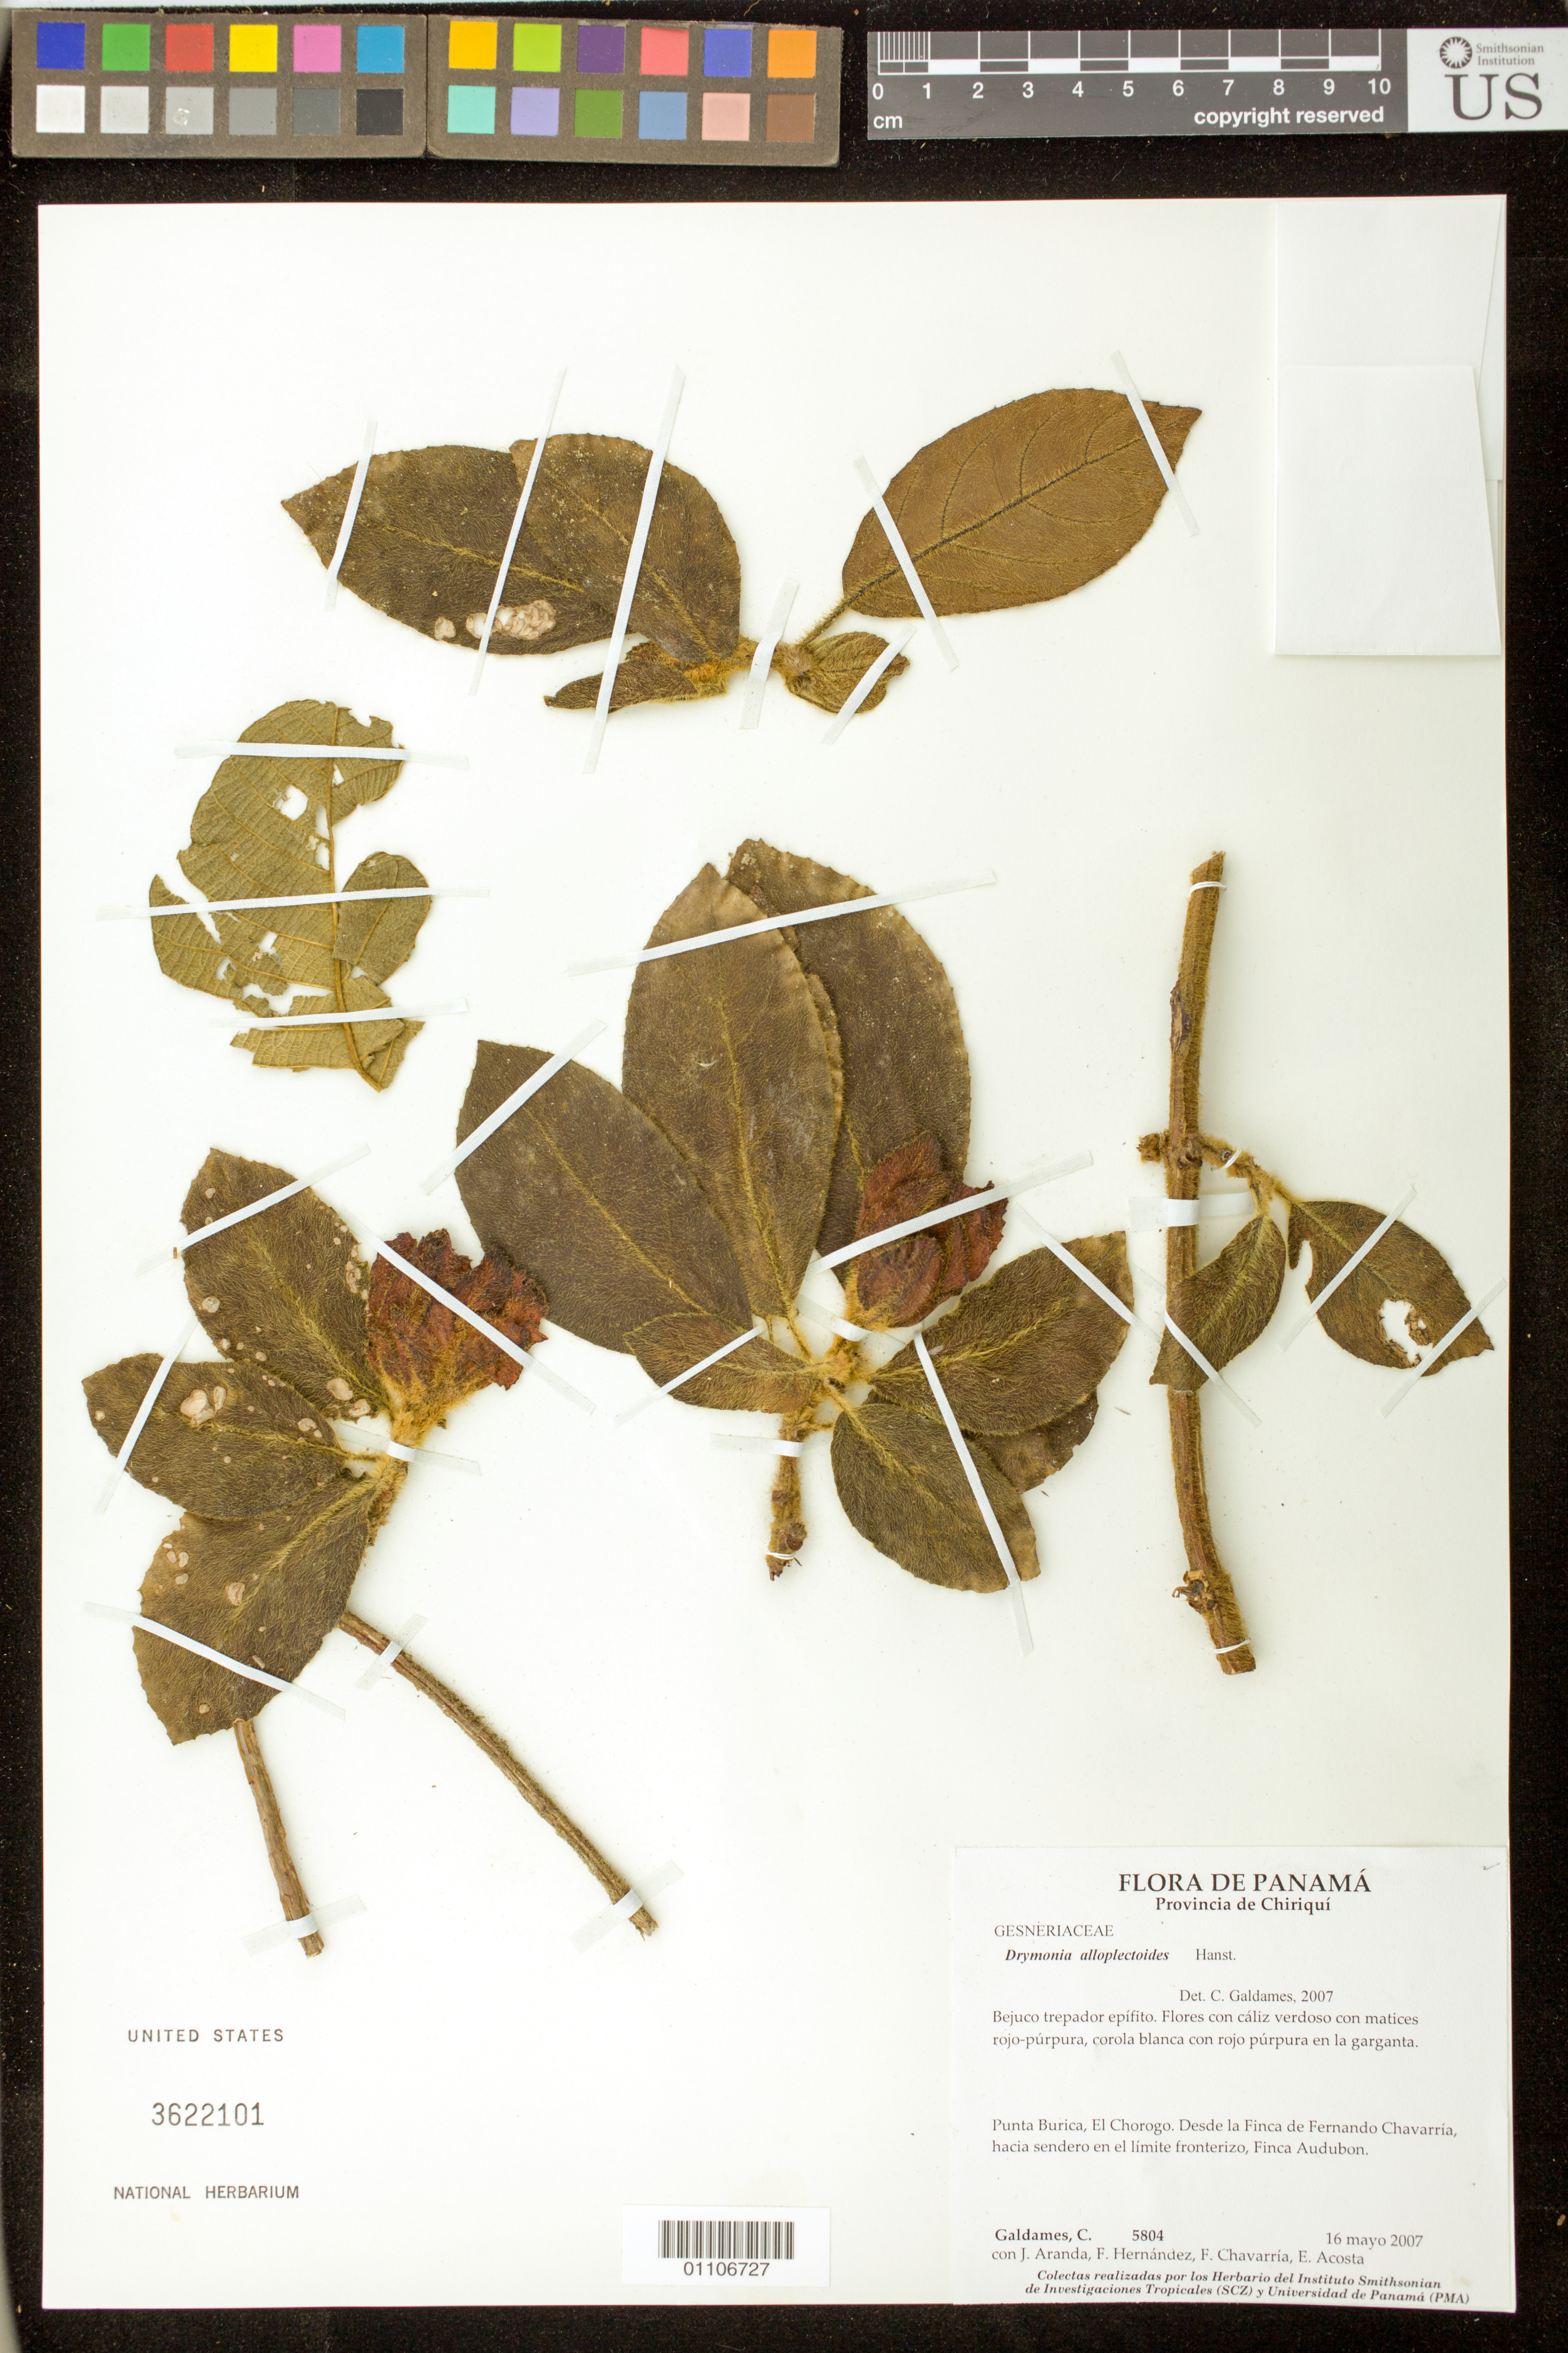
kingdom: Plantae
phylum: Tracheophyta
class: Magnoliopsida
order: Lamiales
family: Gesneriaceae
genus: Drymonia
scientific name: Drymonia alloplectoides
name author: Hanst.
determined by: Galdames, C.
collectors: C. Galdames, J. Aranda, F. Hernandez, F. Chavarria & E. Acosta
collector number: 5804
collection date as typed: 16 May 2007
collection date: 2007-05-16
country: Panama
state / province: Chiriqui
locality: Punta Burica, El Chorogo. Desde la Finca de Fernando Chavarria, hacia sendero en el limite fronterizo, Finca Audobon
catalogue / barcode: US 3622101